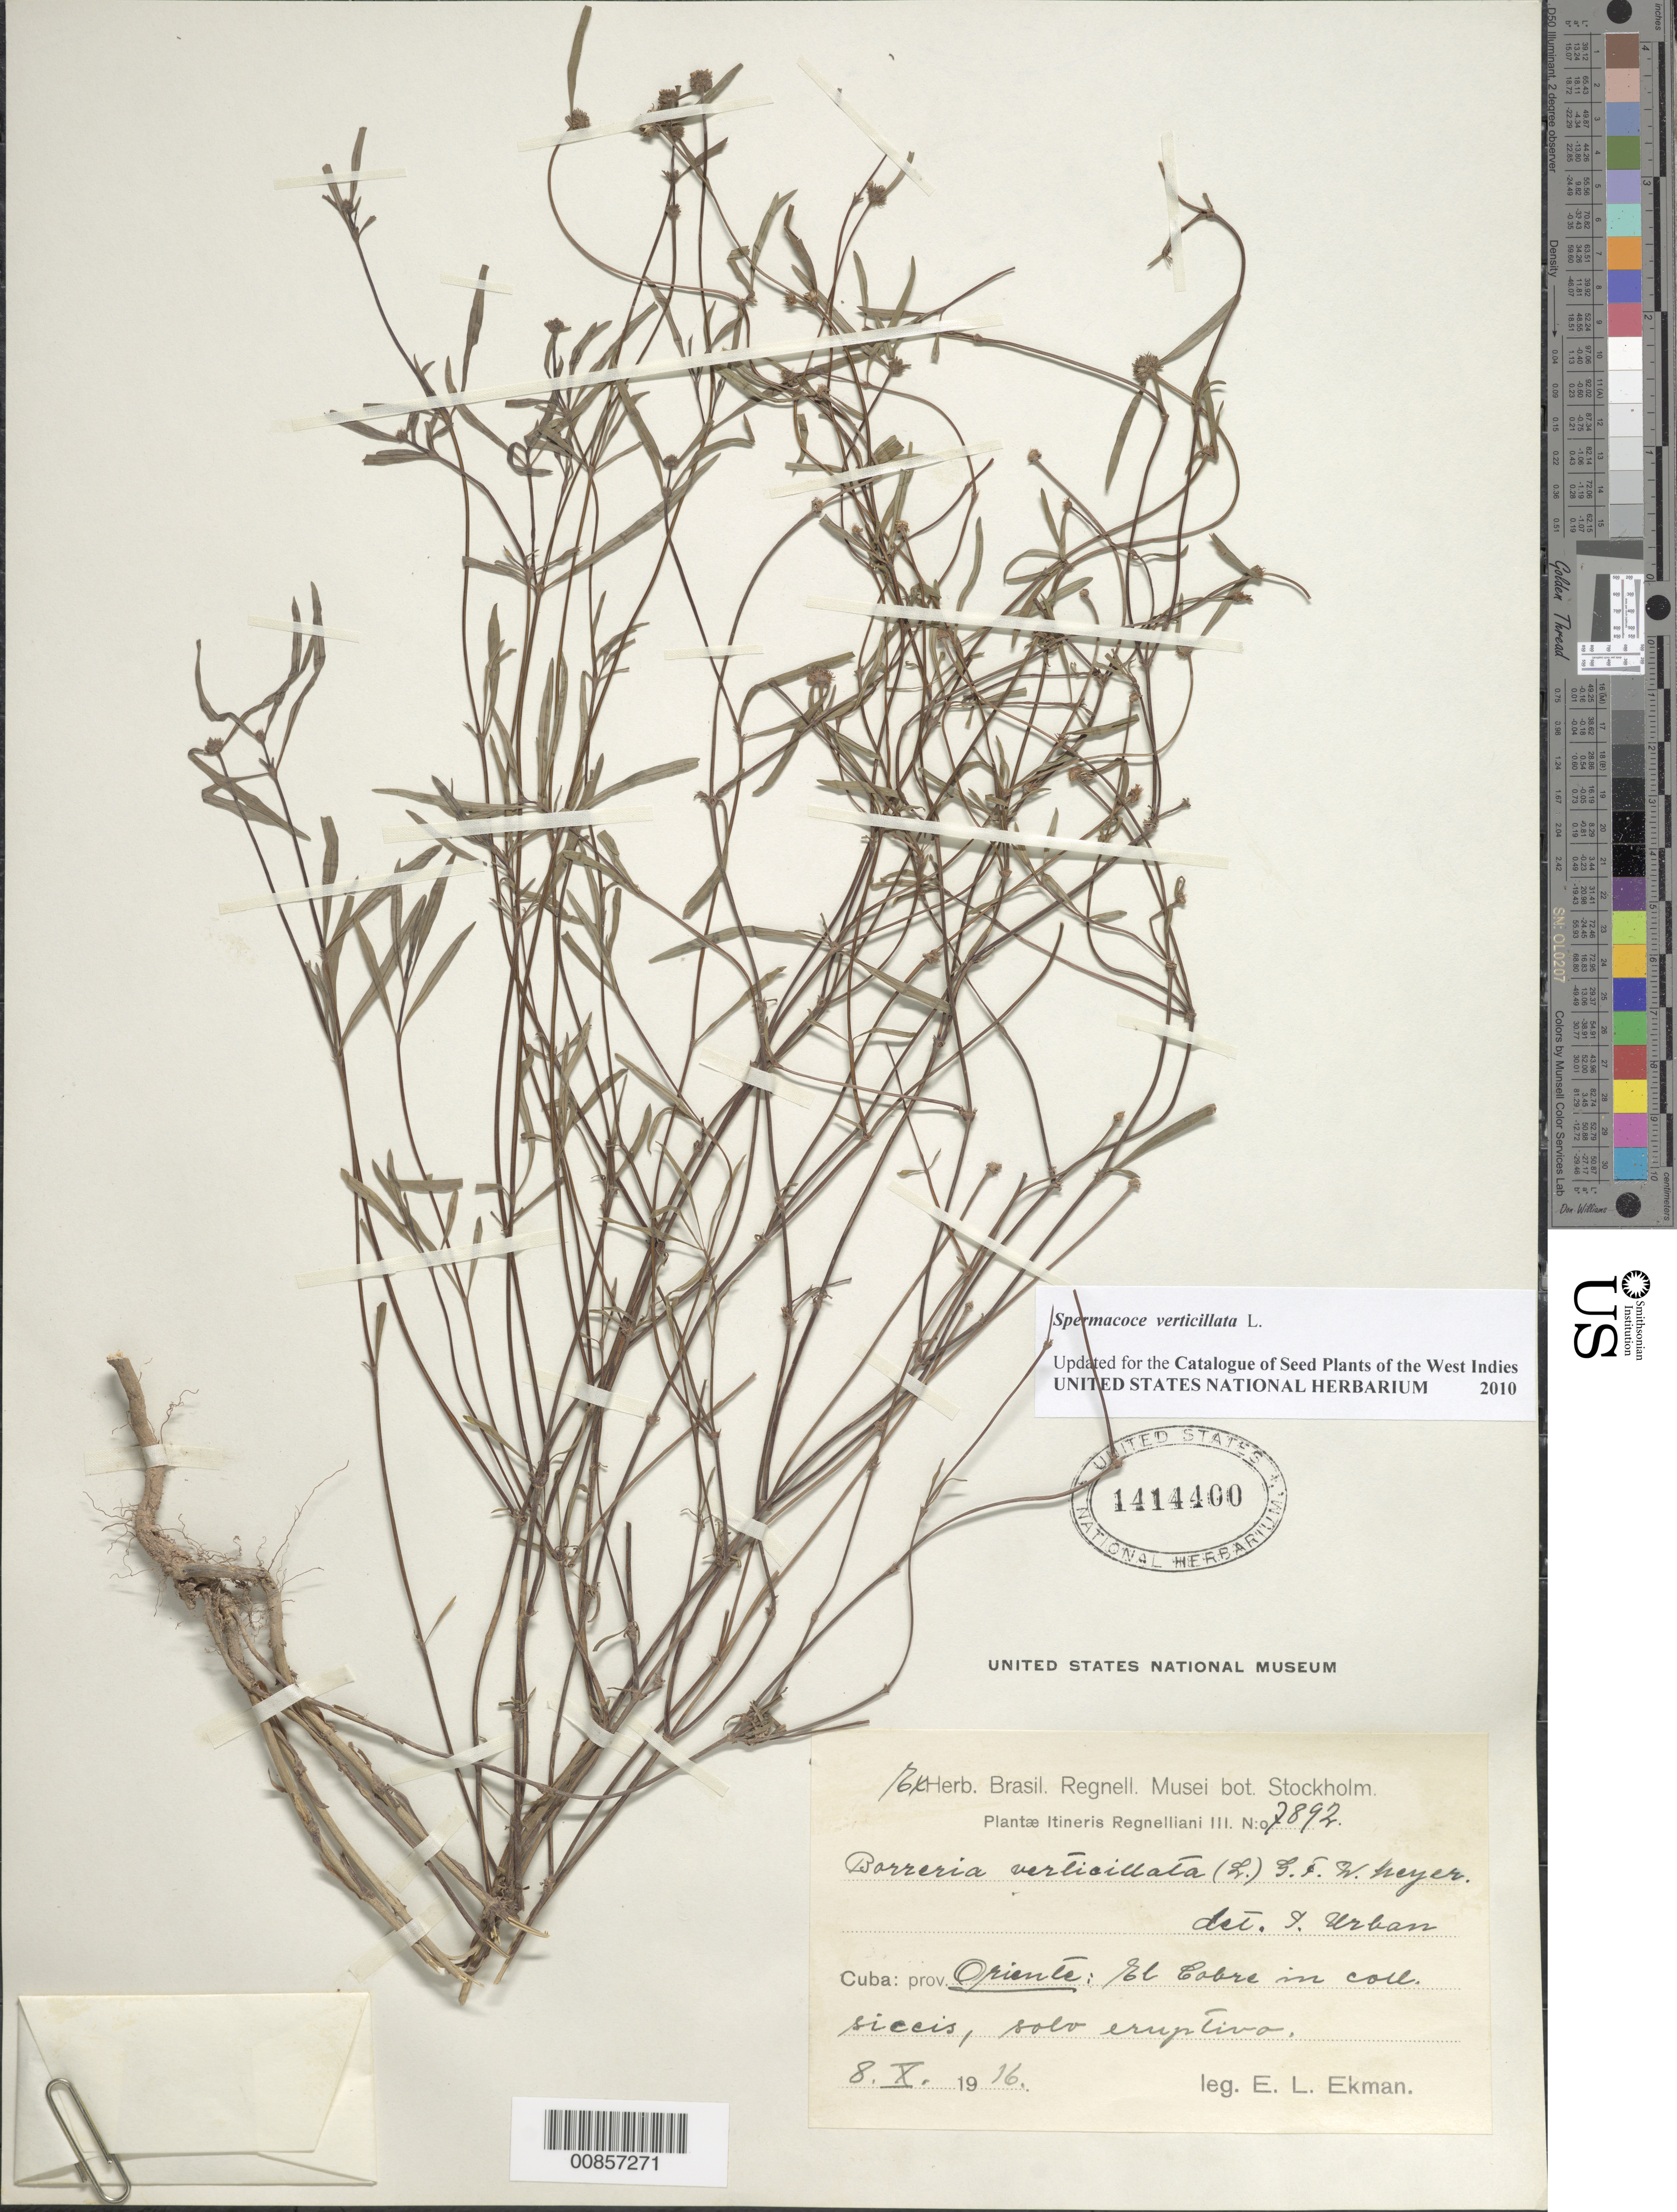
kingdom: Plantae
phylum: Tracheophyta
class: Magnoliopsida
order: Gentianales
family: Rubiaceae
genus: Spermacoce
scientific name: Spermacoce verticillata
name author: L.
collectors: E. L. Ekman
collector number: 7892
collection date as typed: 08 Oct 1916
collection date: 1916-10-08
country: Cuba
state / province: Oriente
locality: El Cobre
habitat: In siccis, solo eruptino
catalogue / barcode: US 1414400